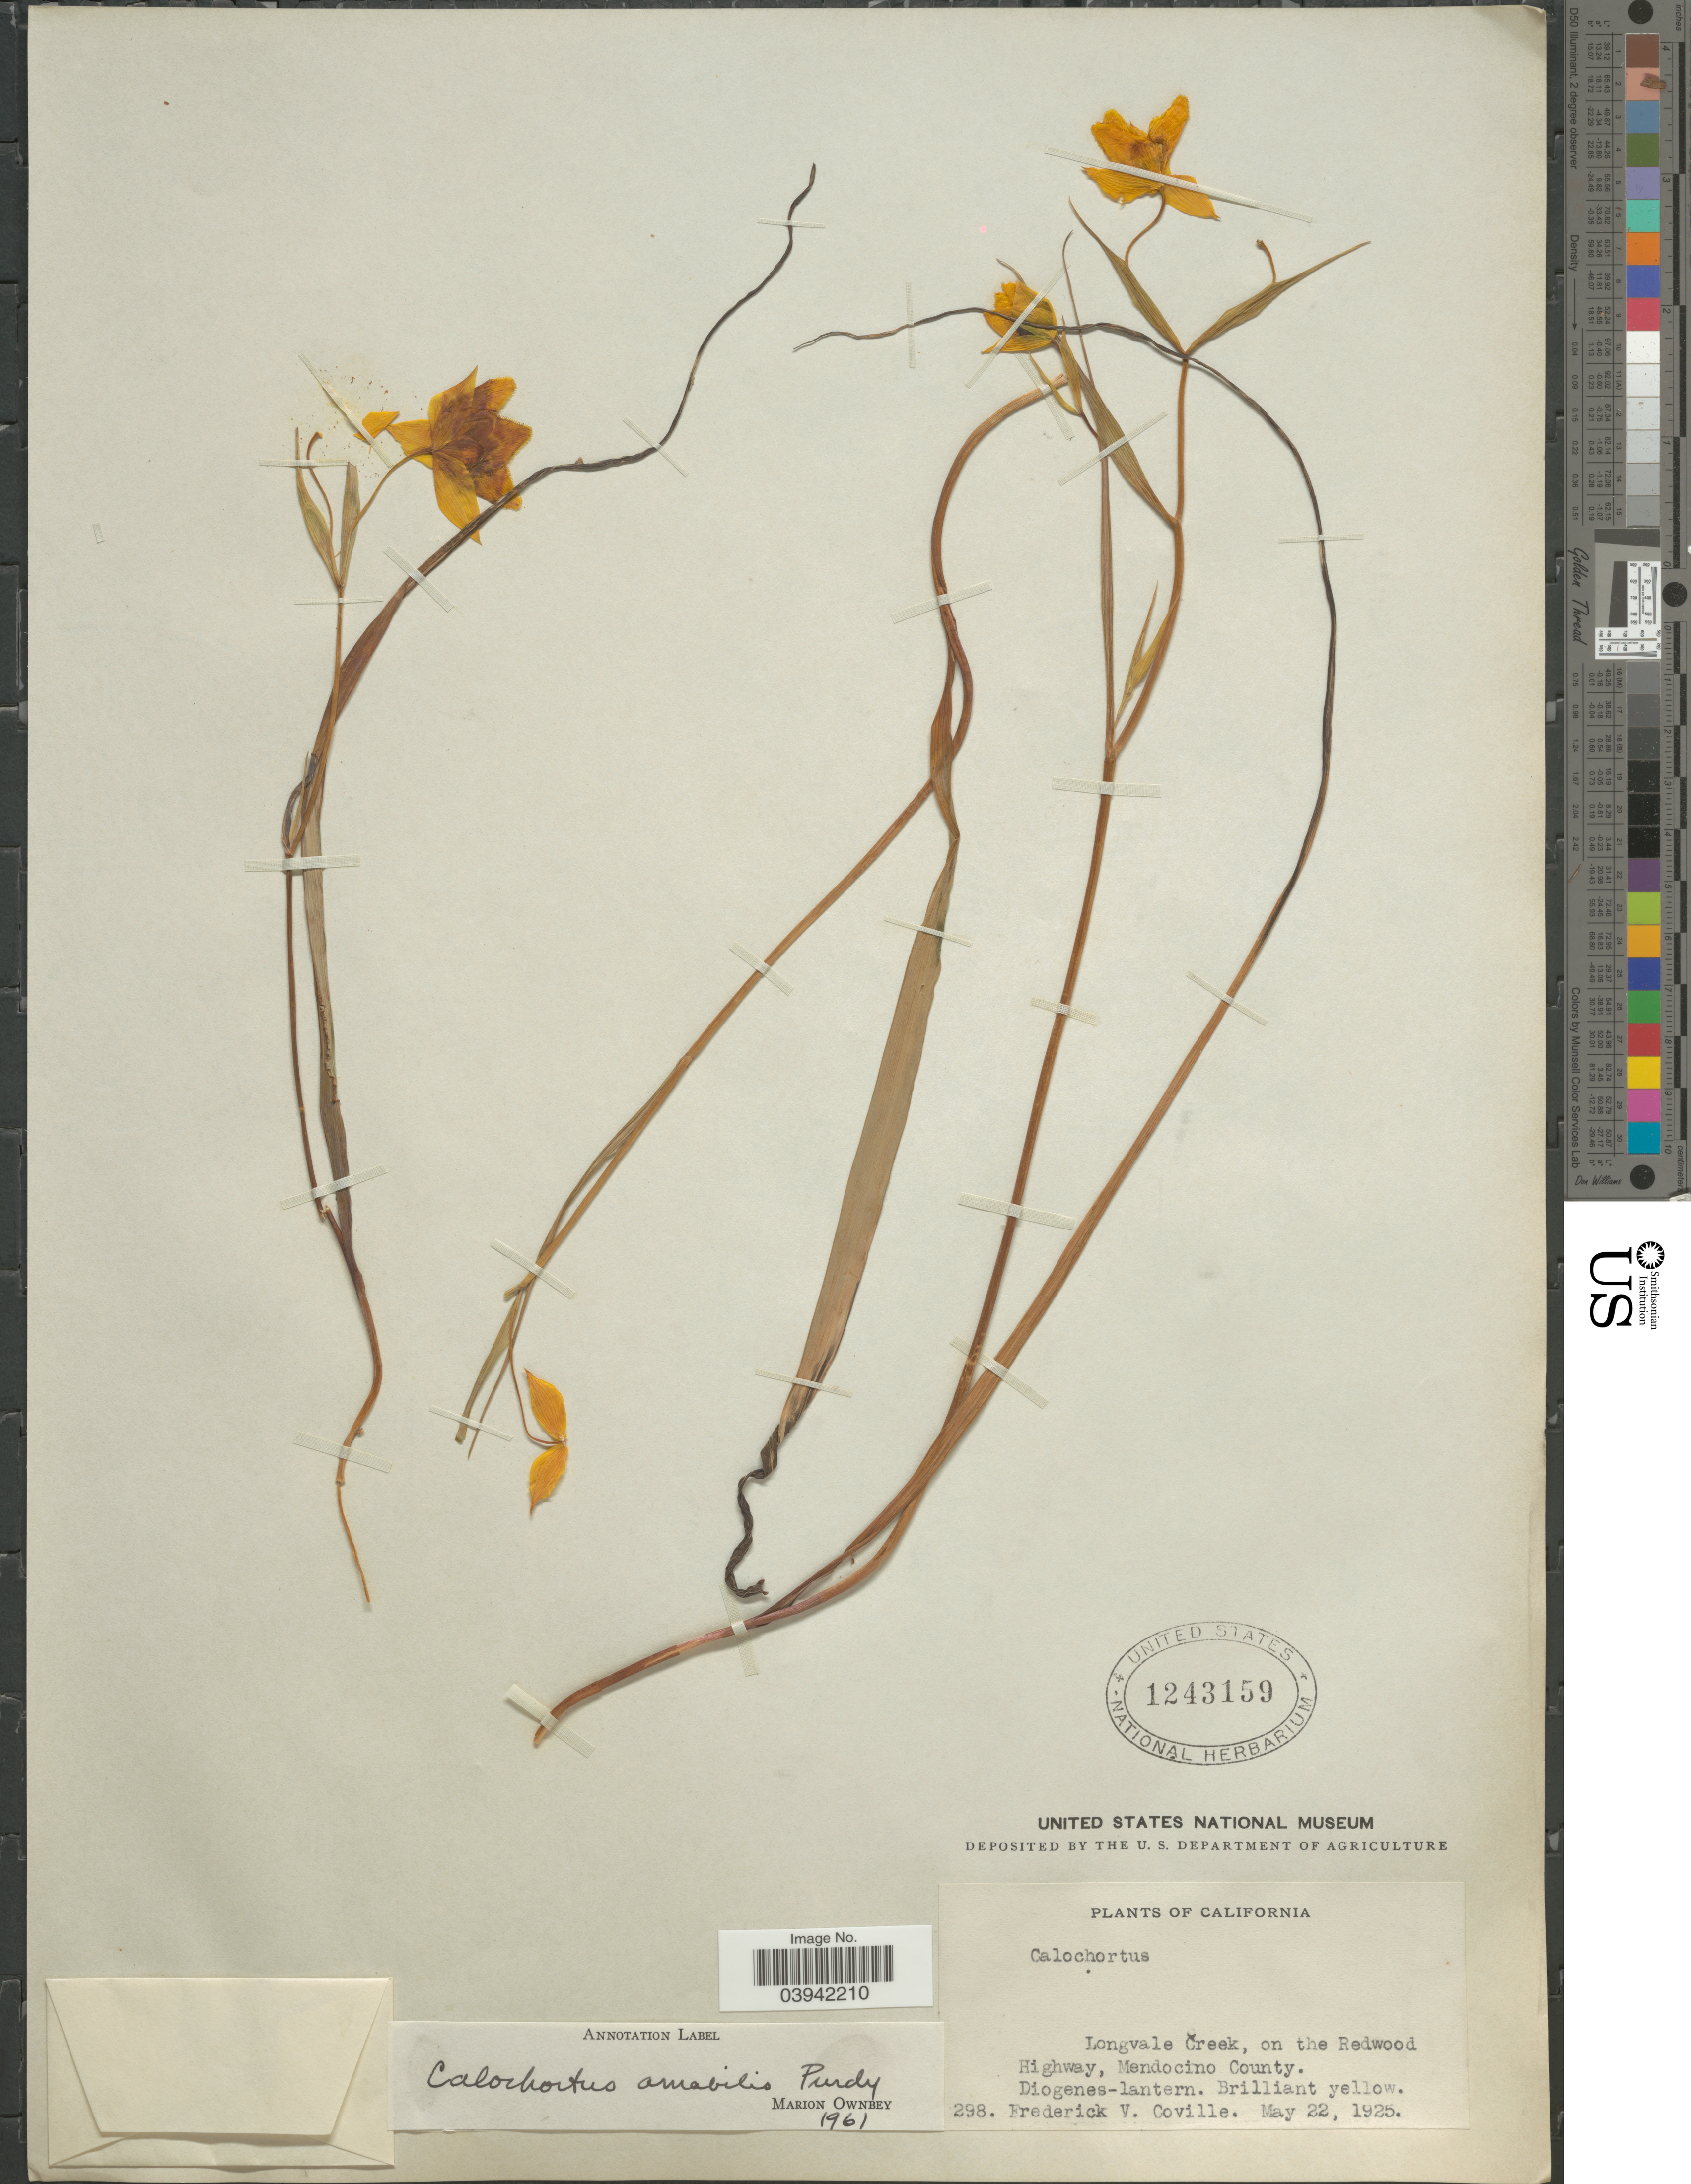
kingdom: Plantae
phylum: Tracheophyta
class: Liliopsida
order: Liliales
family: Liliaceae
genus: Calochortus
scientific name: Calochortus amabilis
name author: Purdy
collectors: F. V. Coville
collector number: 298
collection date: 1925-05-22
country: United States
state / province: California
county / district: Mendocino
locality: Longvale Creek, on the Redwood Highway, Mendocino County.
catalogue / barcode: US 1243159